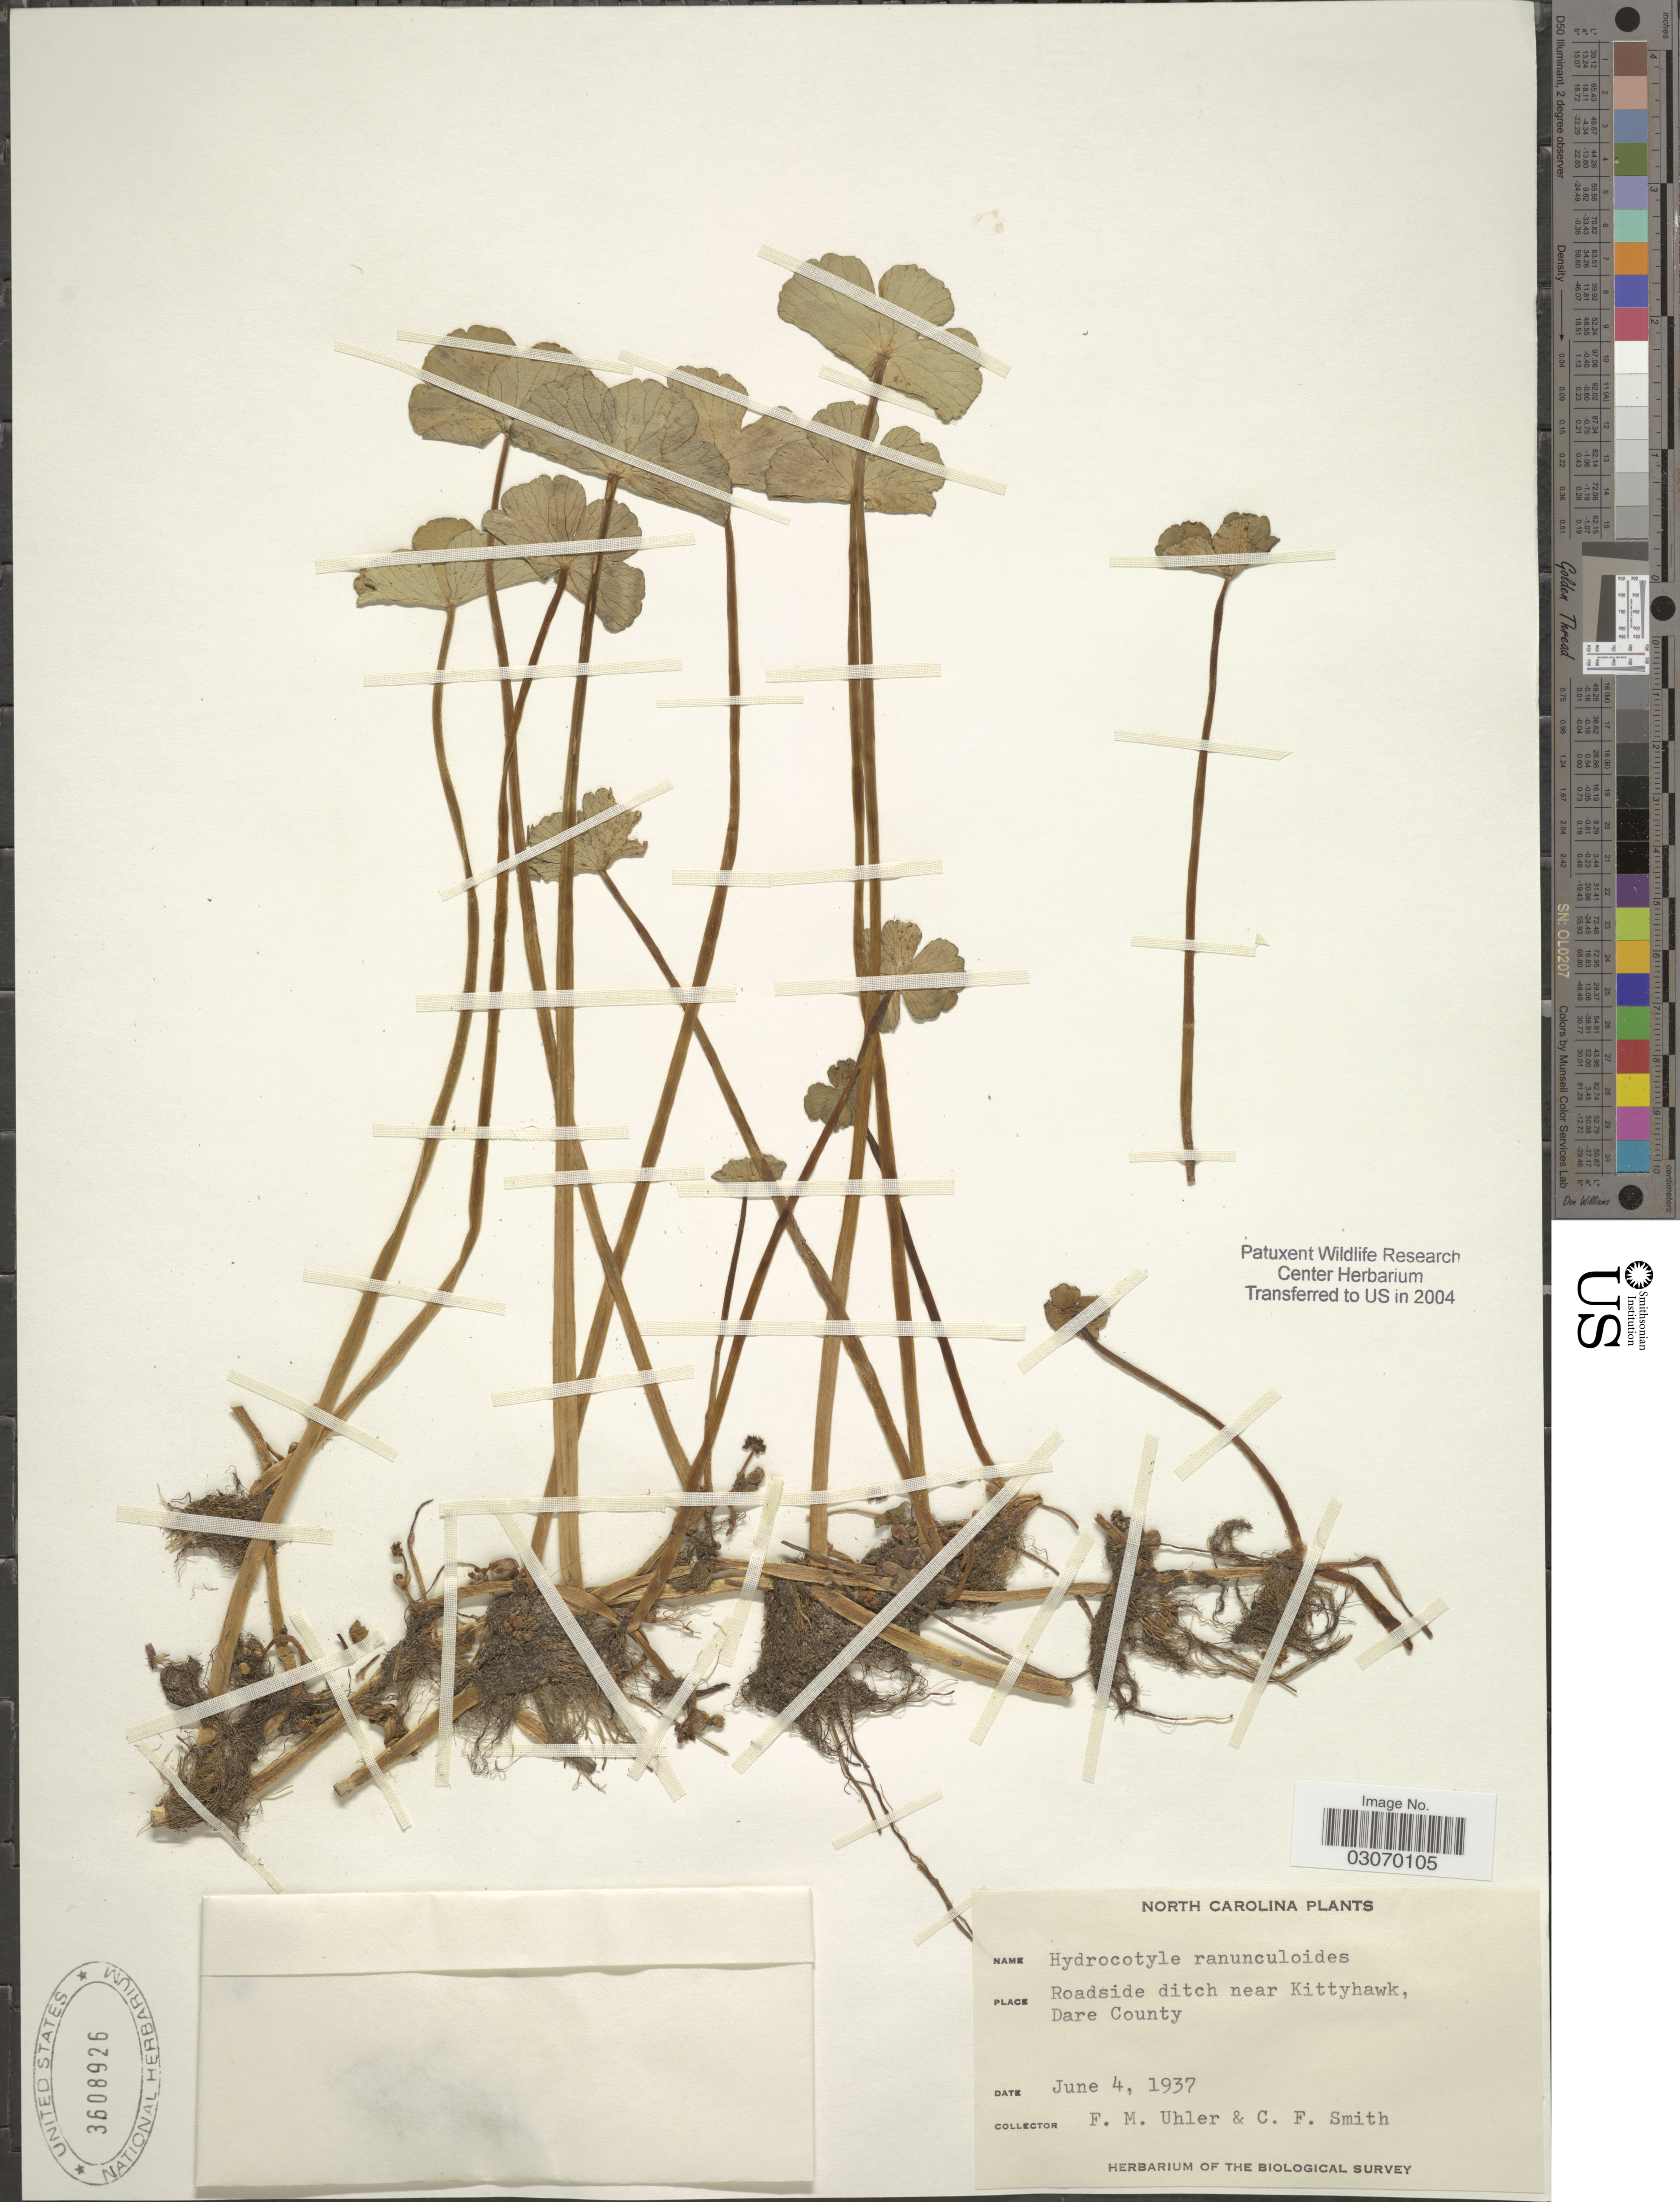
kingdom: Plantae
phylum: Tracheophyta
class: Magnoliopsida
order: Apiales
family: Araliaceae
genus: Hydrocotyle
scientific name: Hydrocotyle ranunculoides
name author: L. f.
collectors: F. M. Uhler & C. F. Smith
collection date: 1937-06-04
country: United States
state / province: North Carolina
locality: Roadside ditch near Kittyhawk, Dare County.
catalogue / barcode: US 3608926